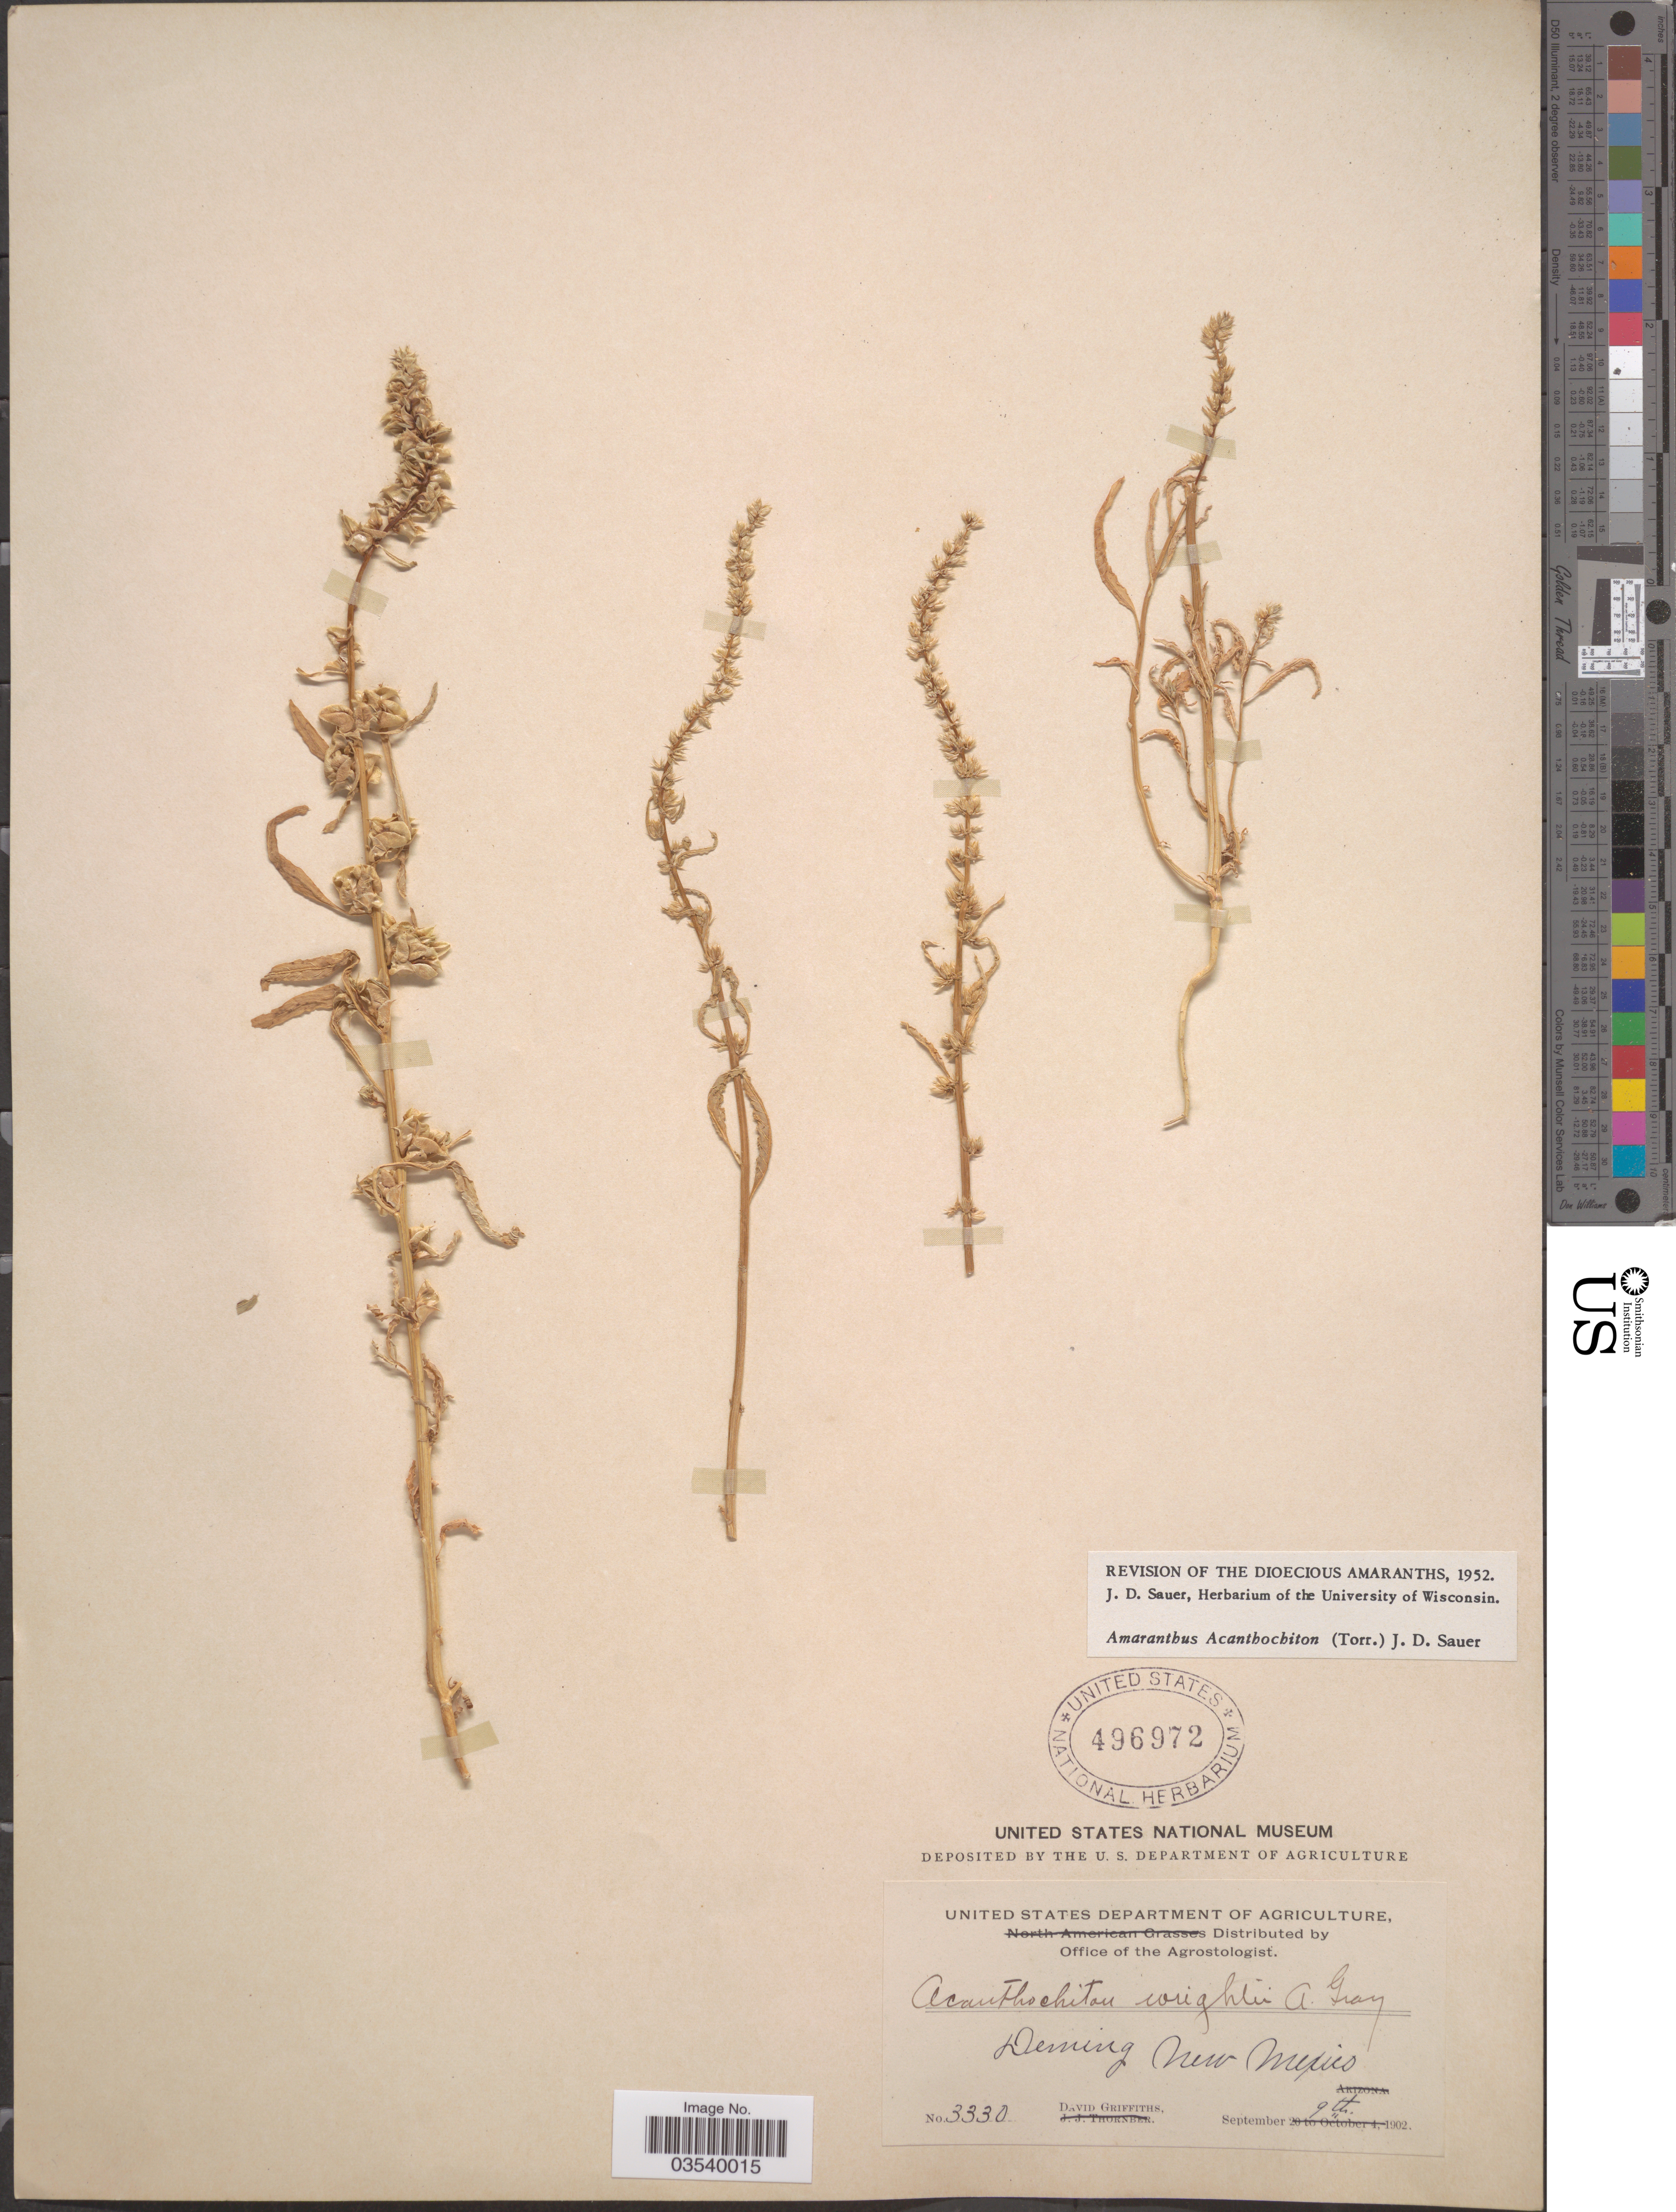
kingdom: Plantae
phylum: Tracheophyta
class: Magnoliopsida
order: Caryophyllales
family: Amaranthaceae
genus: Amaranthus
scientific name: Amaranthus acanthochiton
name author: J.D. Sauer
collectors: D. Griffiths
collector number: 3330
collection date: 1902-09-09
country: United States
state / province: New Mexico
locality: Deming.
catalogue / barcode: US 496972